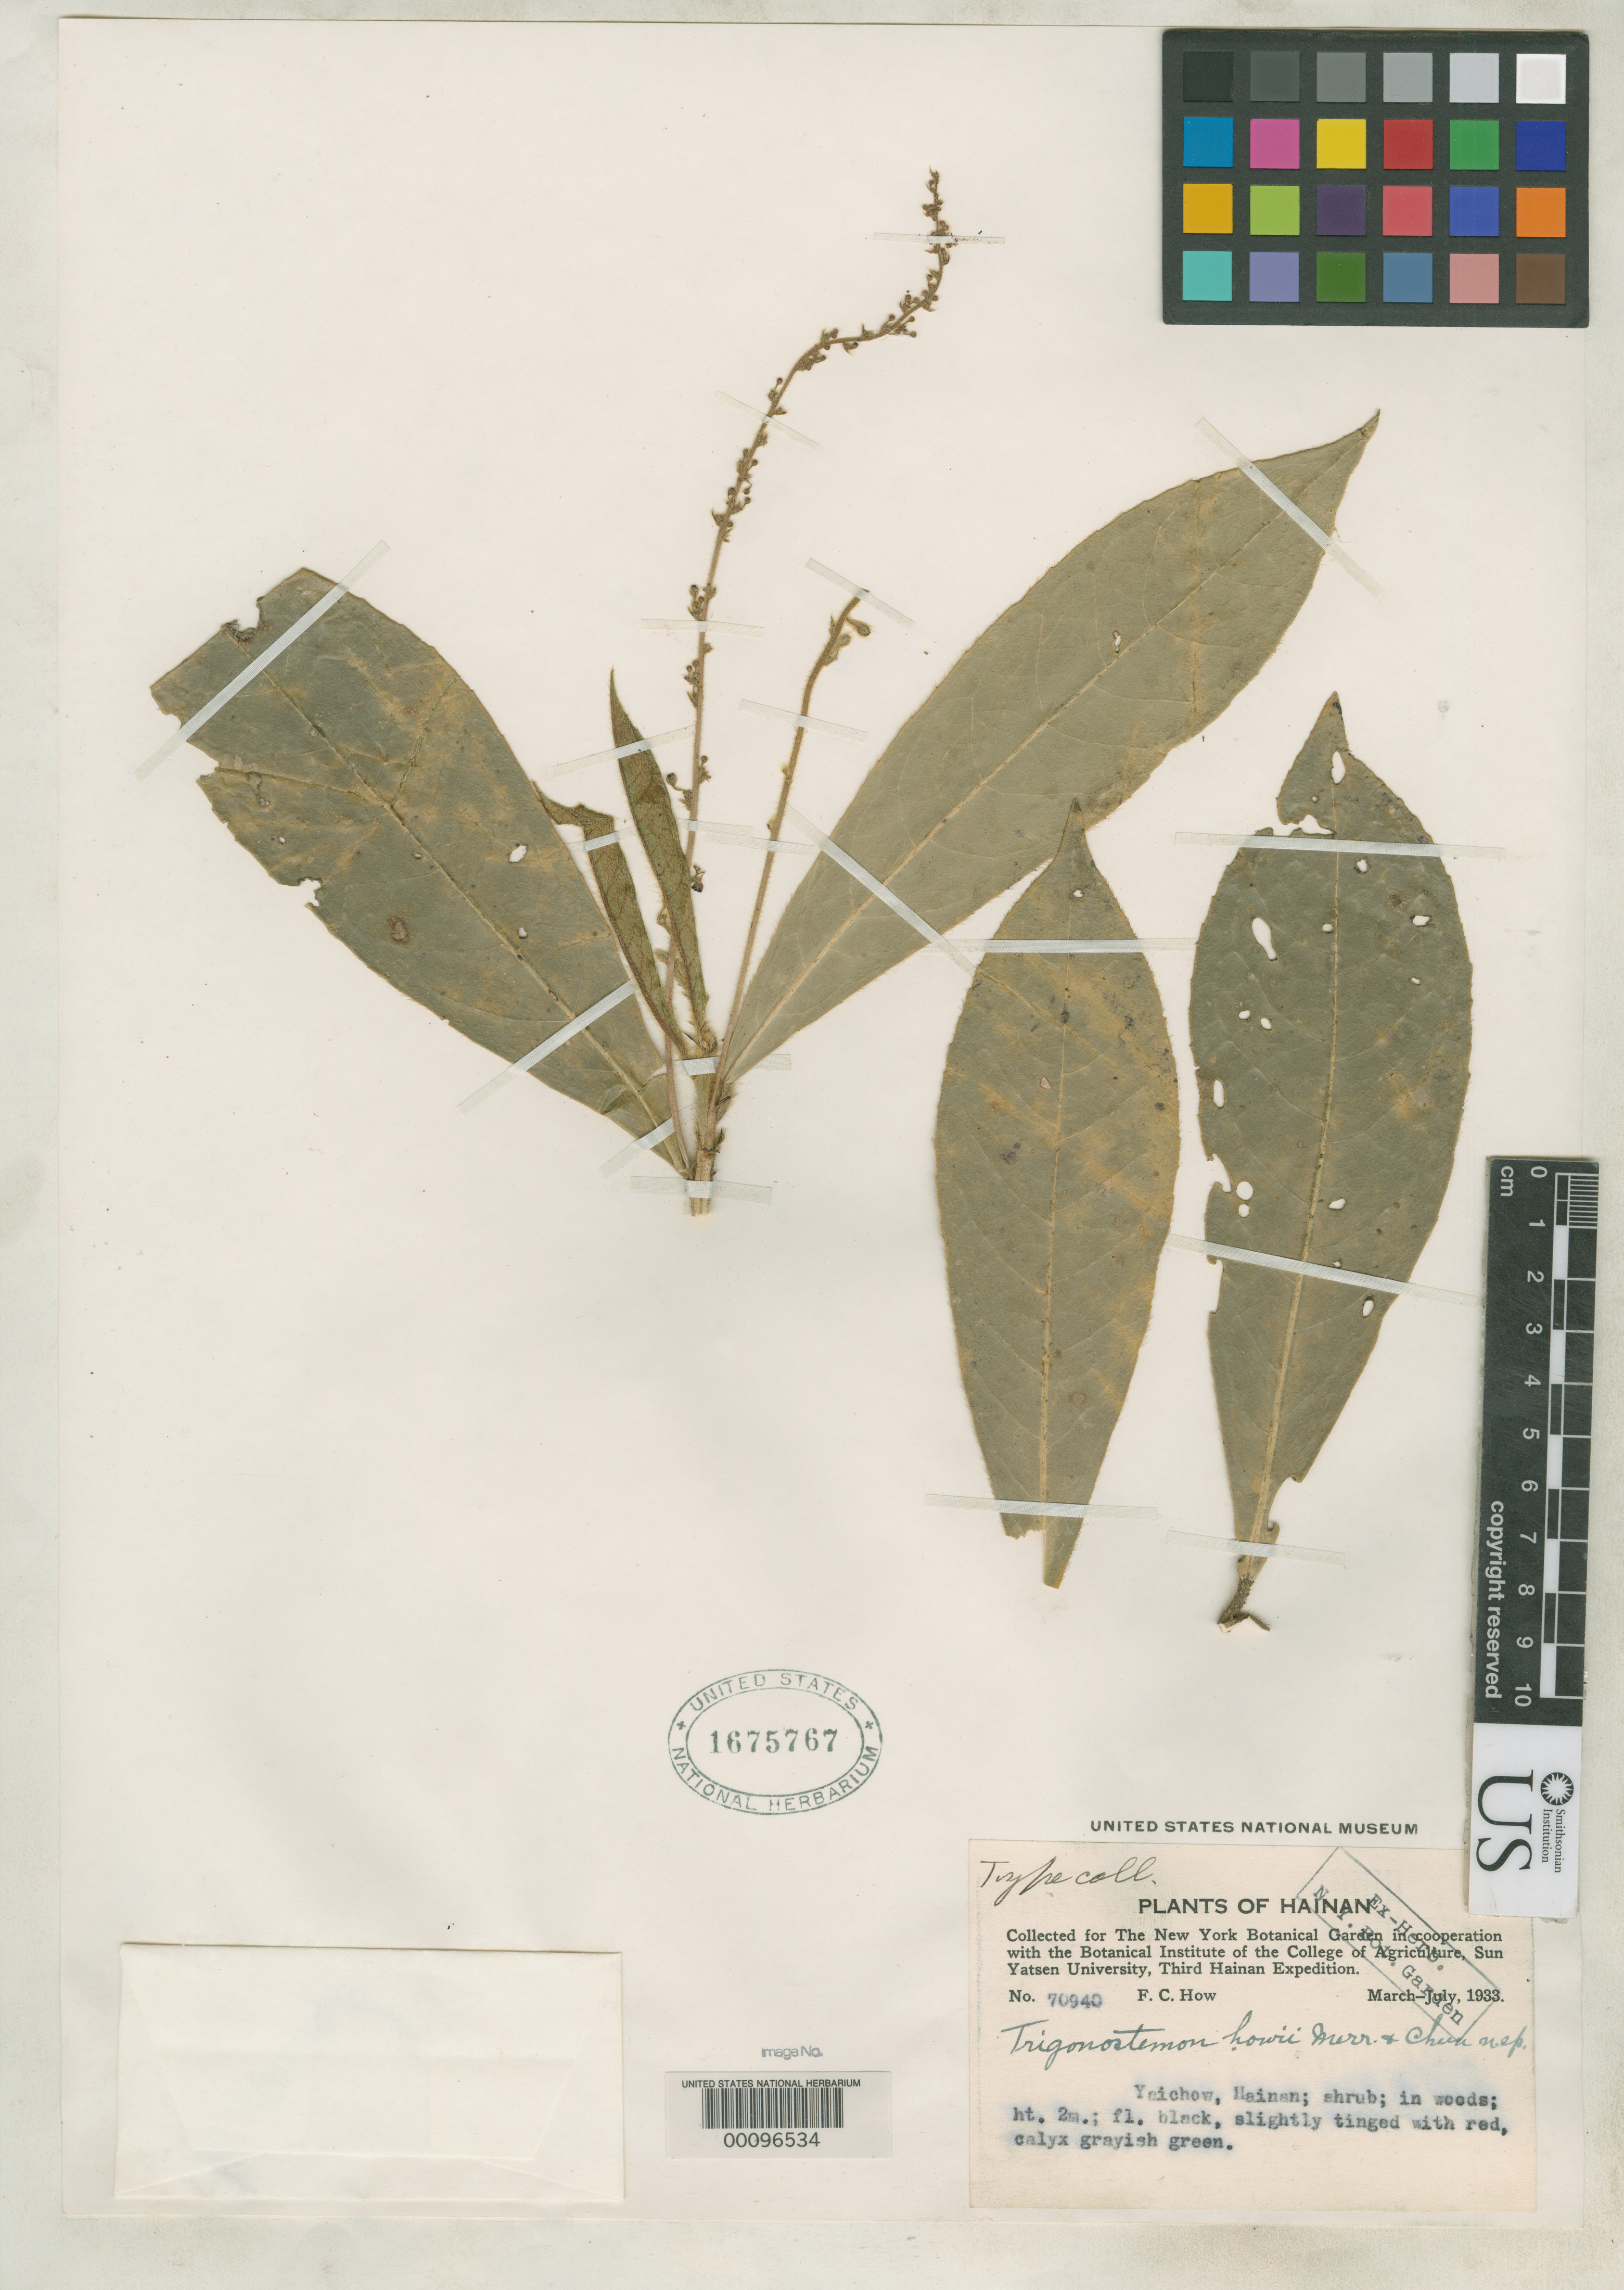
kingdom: Plantae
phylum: Tracheophyta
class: Magnoliopsida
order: Malpighiales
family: Euphorbiaceae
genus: Trigonostemon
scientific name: Trigonostemon howii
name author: Merr. & Chun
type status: Isotype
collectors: F. How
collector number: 70940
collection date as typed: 05 Jul 1933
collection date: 1933-07-05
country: China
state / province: Hainan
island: Hainan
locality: Ngai Yuen.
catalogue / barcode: US 1675767